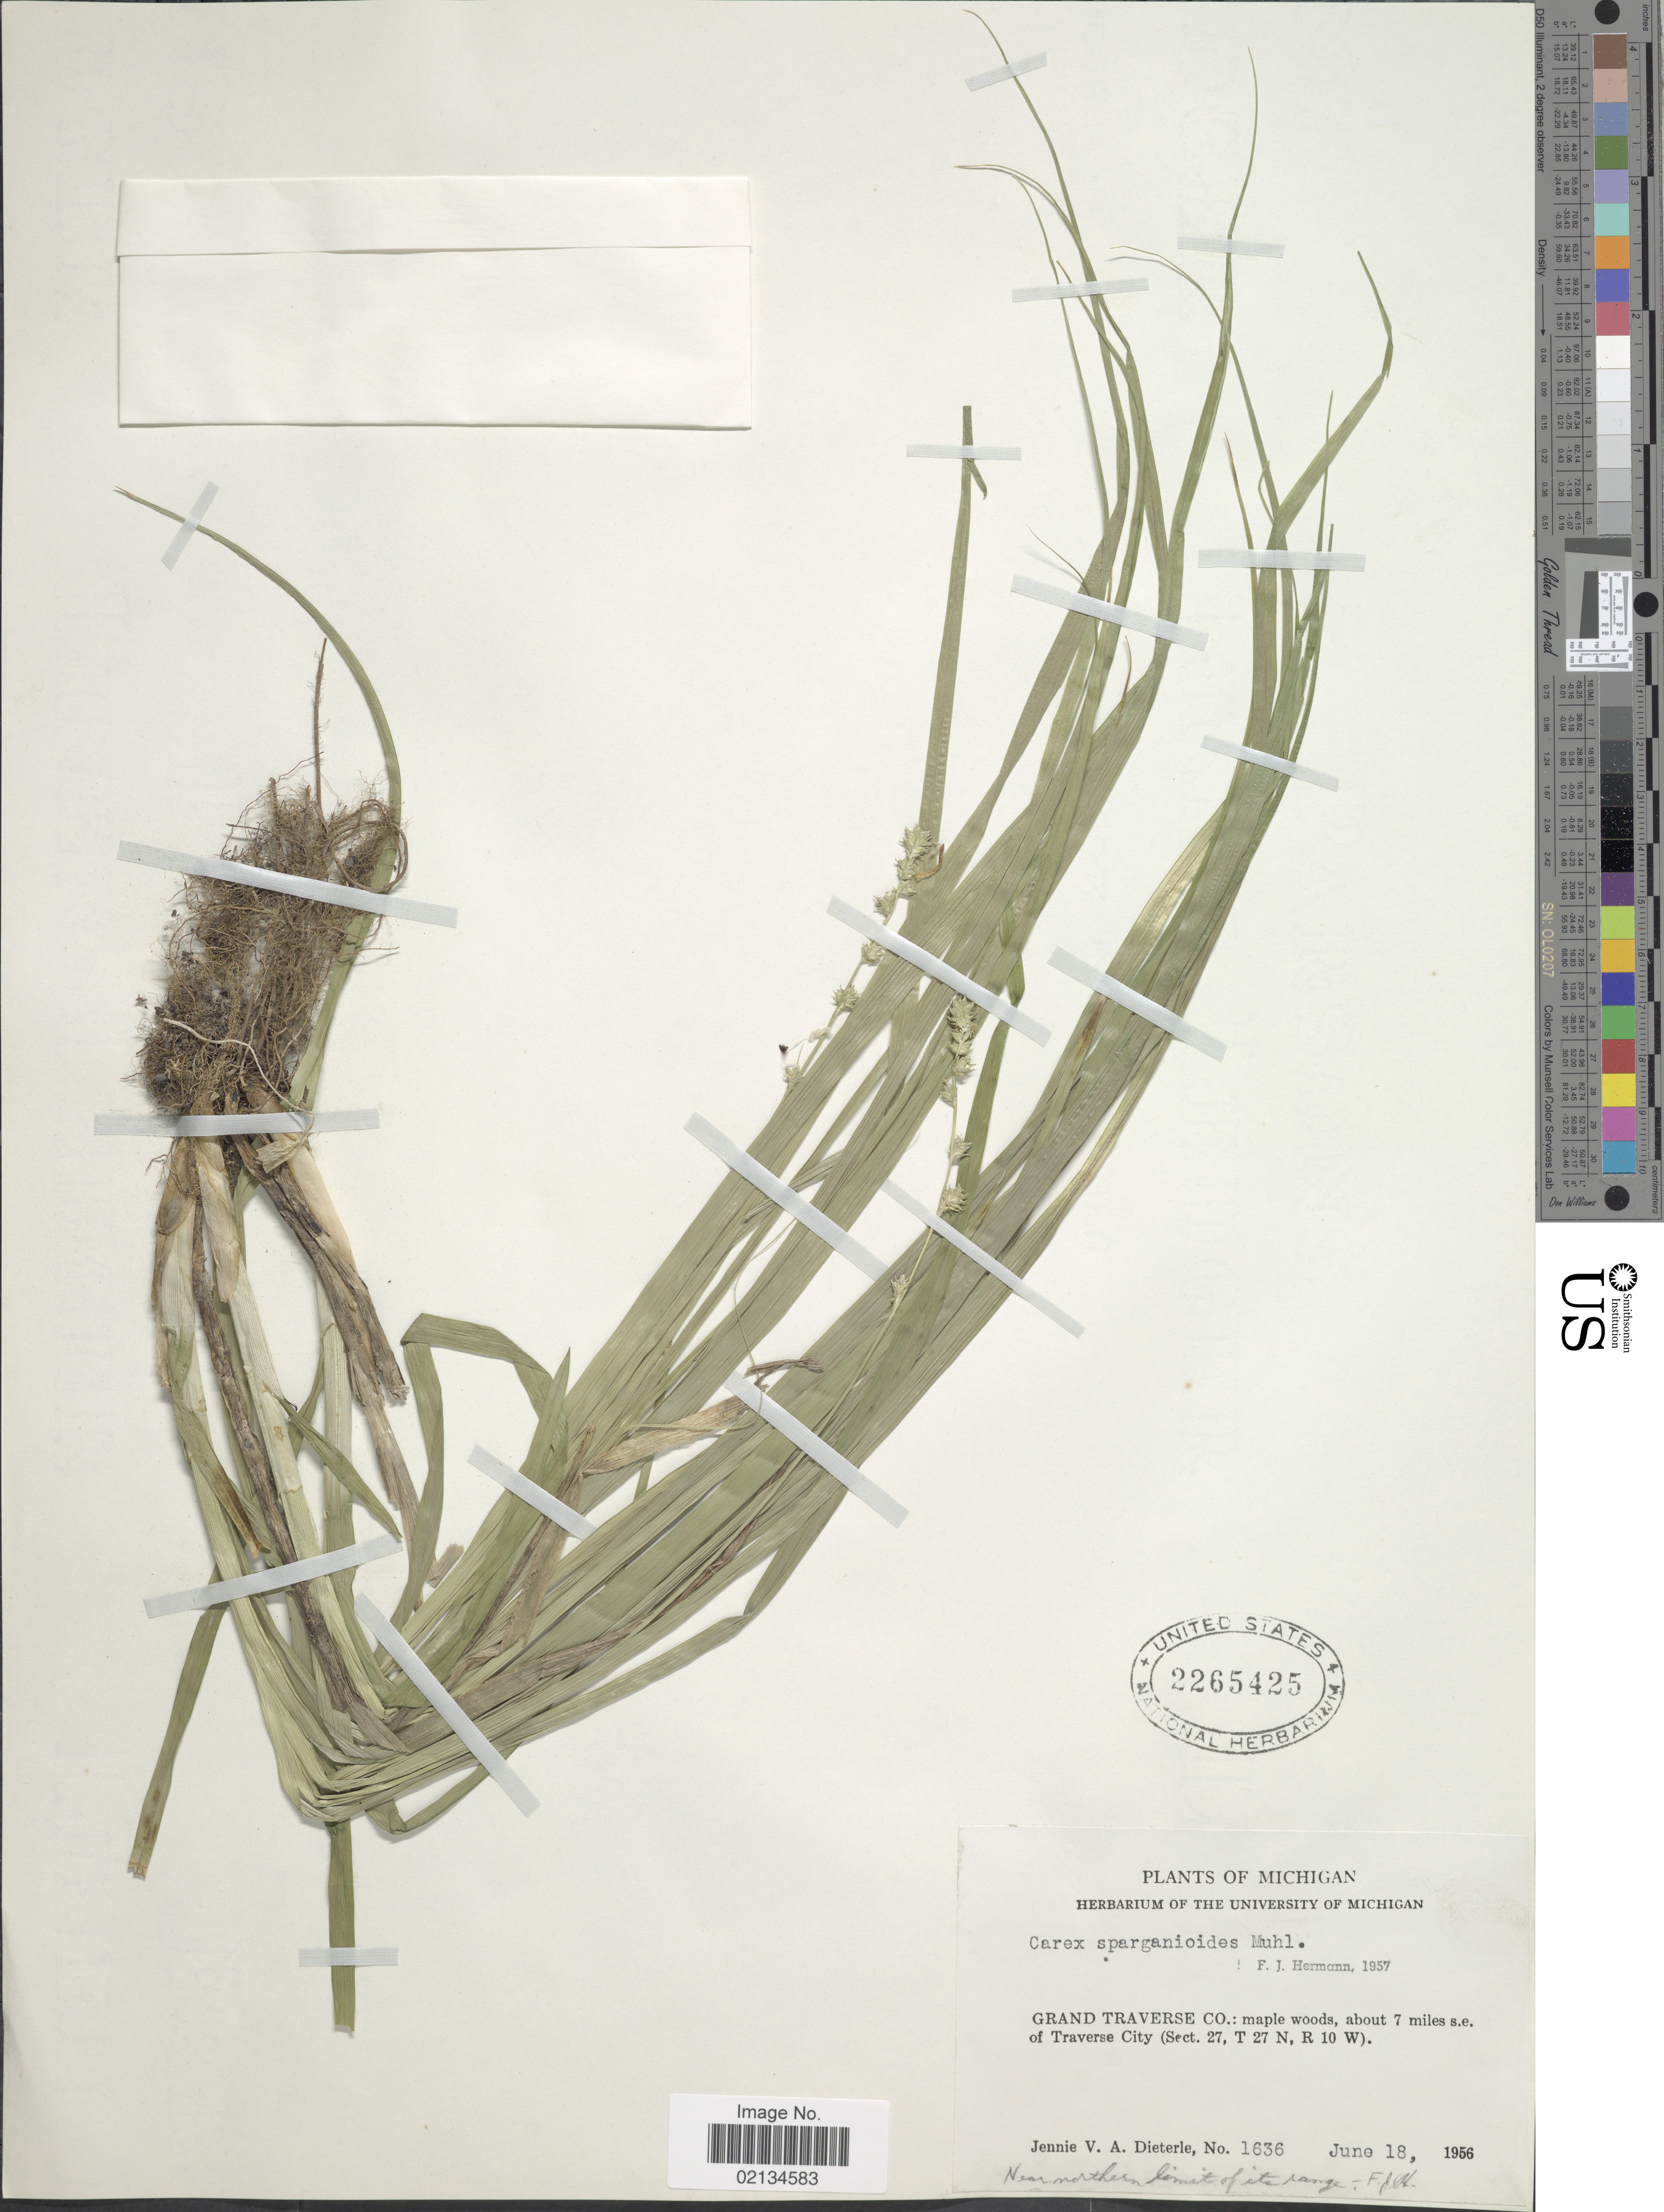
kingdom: Plantae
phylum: Tracheophyta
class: Liliopsida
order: Poales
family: Cyperaceae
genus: Carex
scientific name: Carex sparganioides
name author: Muhl. ex Willd.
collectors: J. Dieterle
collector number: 1636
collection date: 1956-06-18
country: United States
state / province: Michigan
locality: Grand Traverse Co.: about 7 miles s.e. of Traverse City (Sect. 27, T 27 N, R 10W.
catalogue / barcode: US 2265425